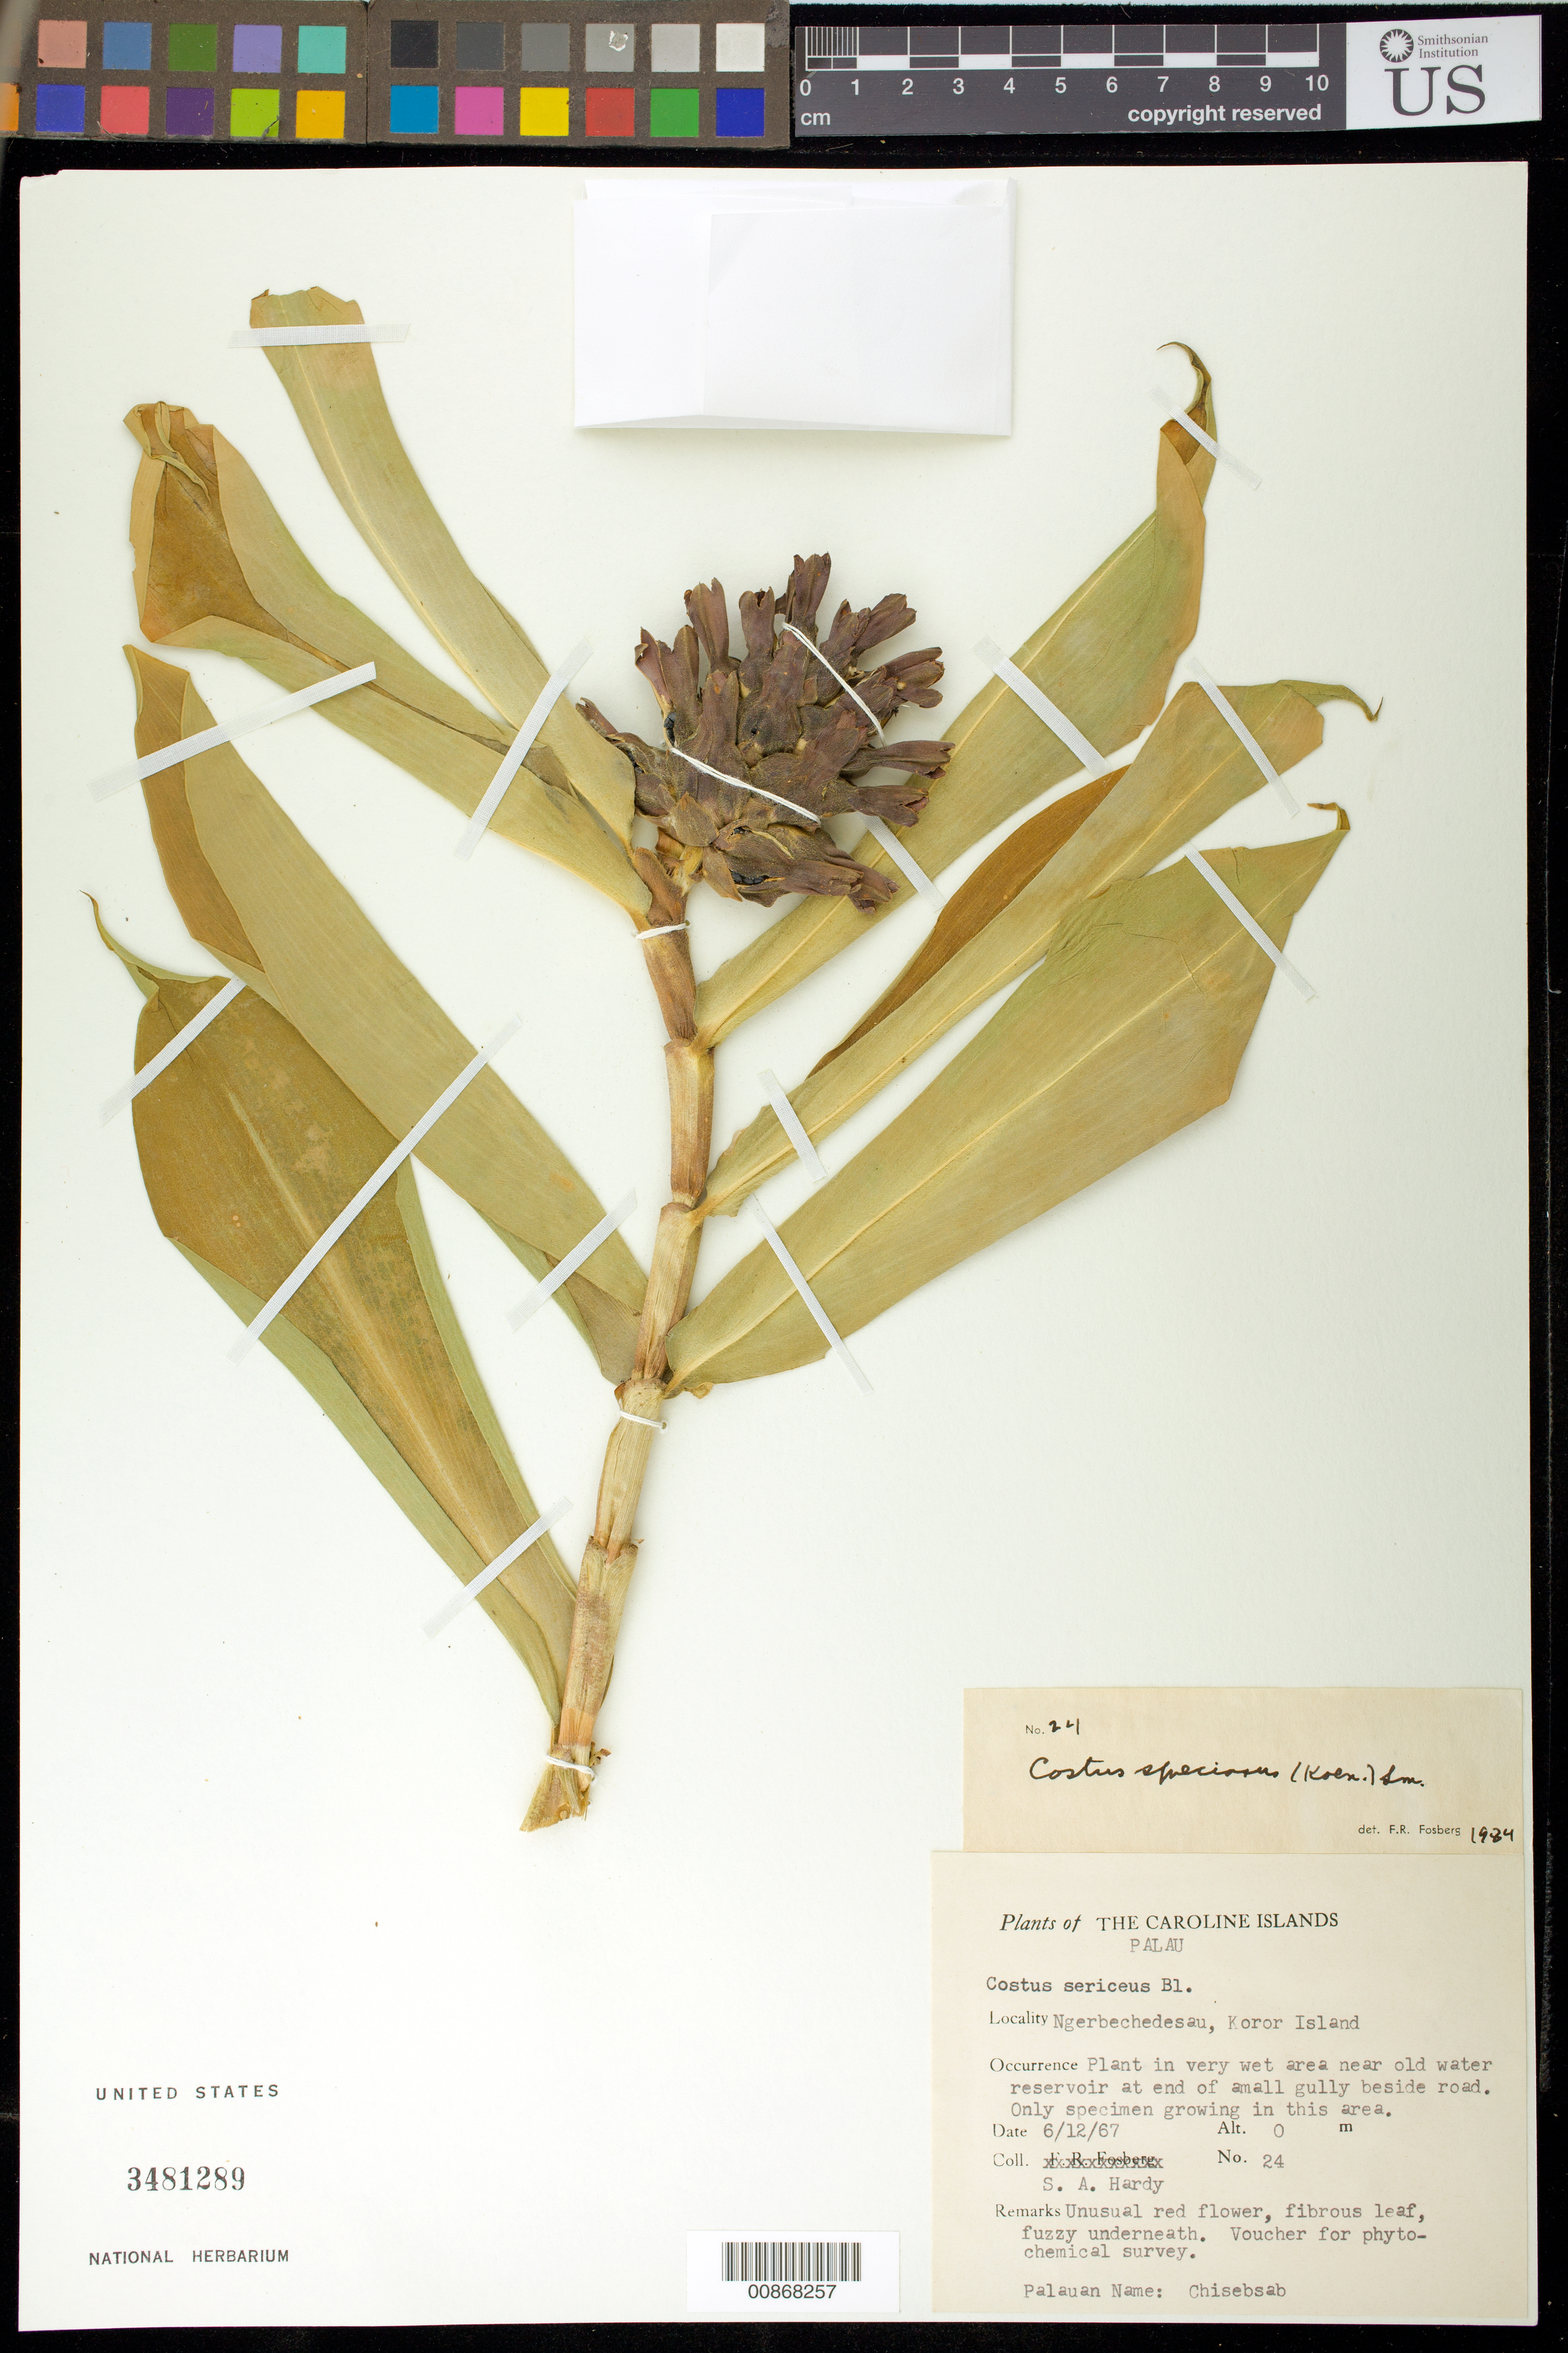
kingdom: Plantae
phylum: Tracheophyta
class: Liliopsida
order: Zingiberales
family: Costaceae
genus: Hellenia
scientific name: Hellenia speciosa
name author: (J. Koenig) S.R. Dutta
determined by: Wagner, W. L., (BOT), Smithsonian Institution - National Museum of Natural History (UNITED STATES)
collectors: S. A. Hardy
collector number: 24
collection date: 1967-06-12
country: Palau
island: Oreor [Koror]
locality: Ngerbechedesau, Koror Island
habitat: Very wet area near old water reservior at end of small gully beside road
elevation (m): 0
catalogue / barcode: US 3481289